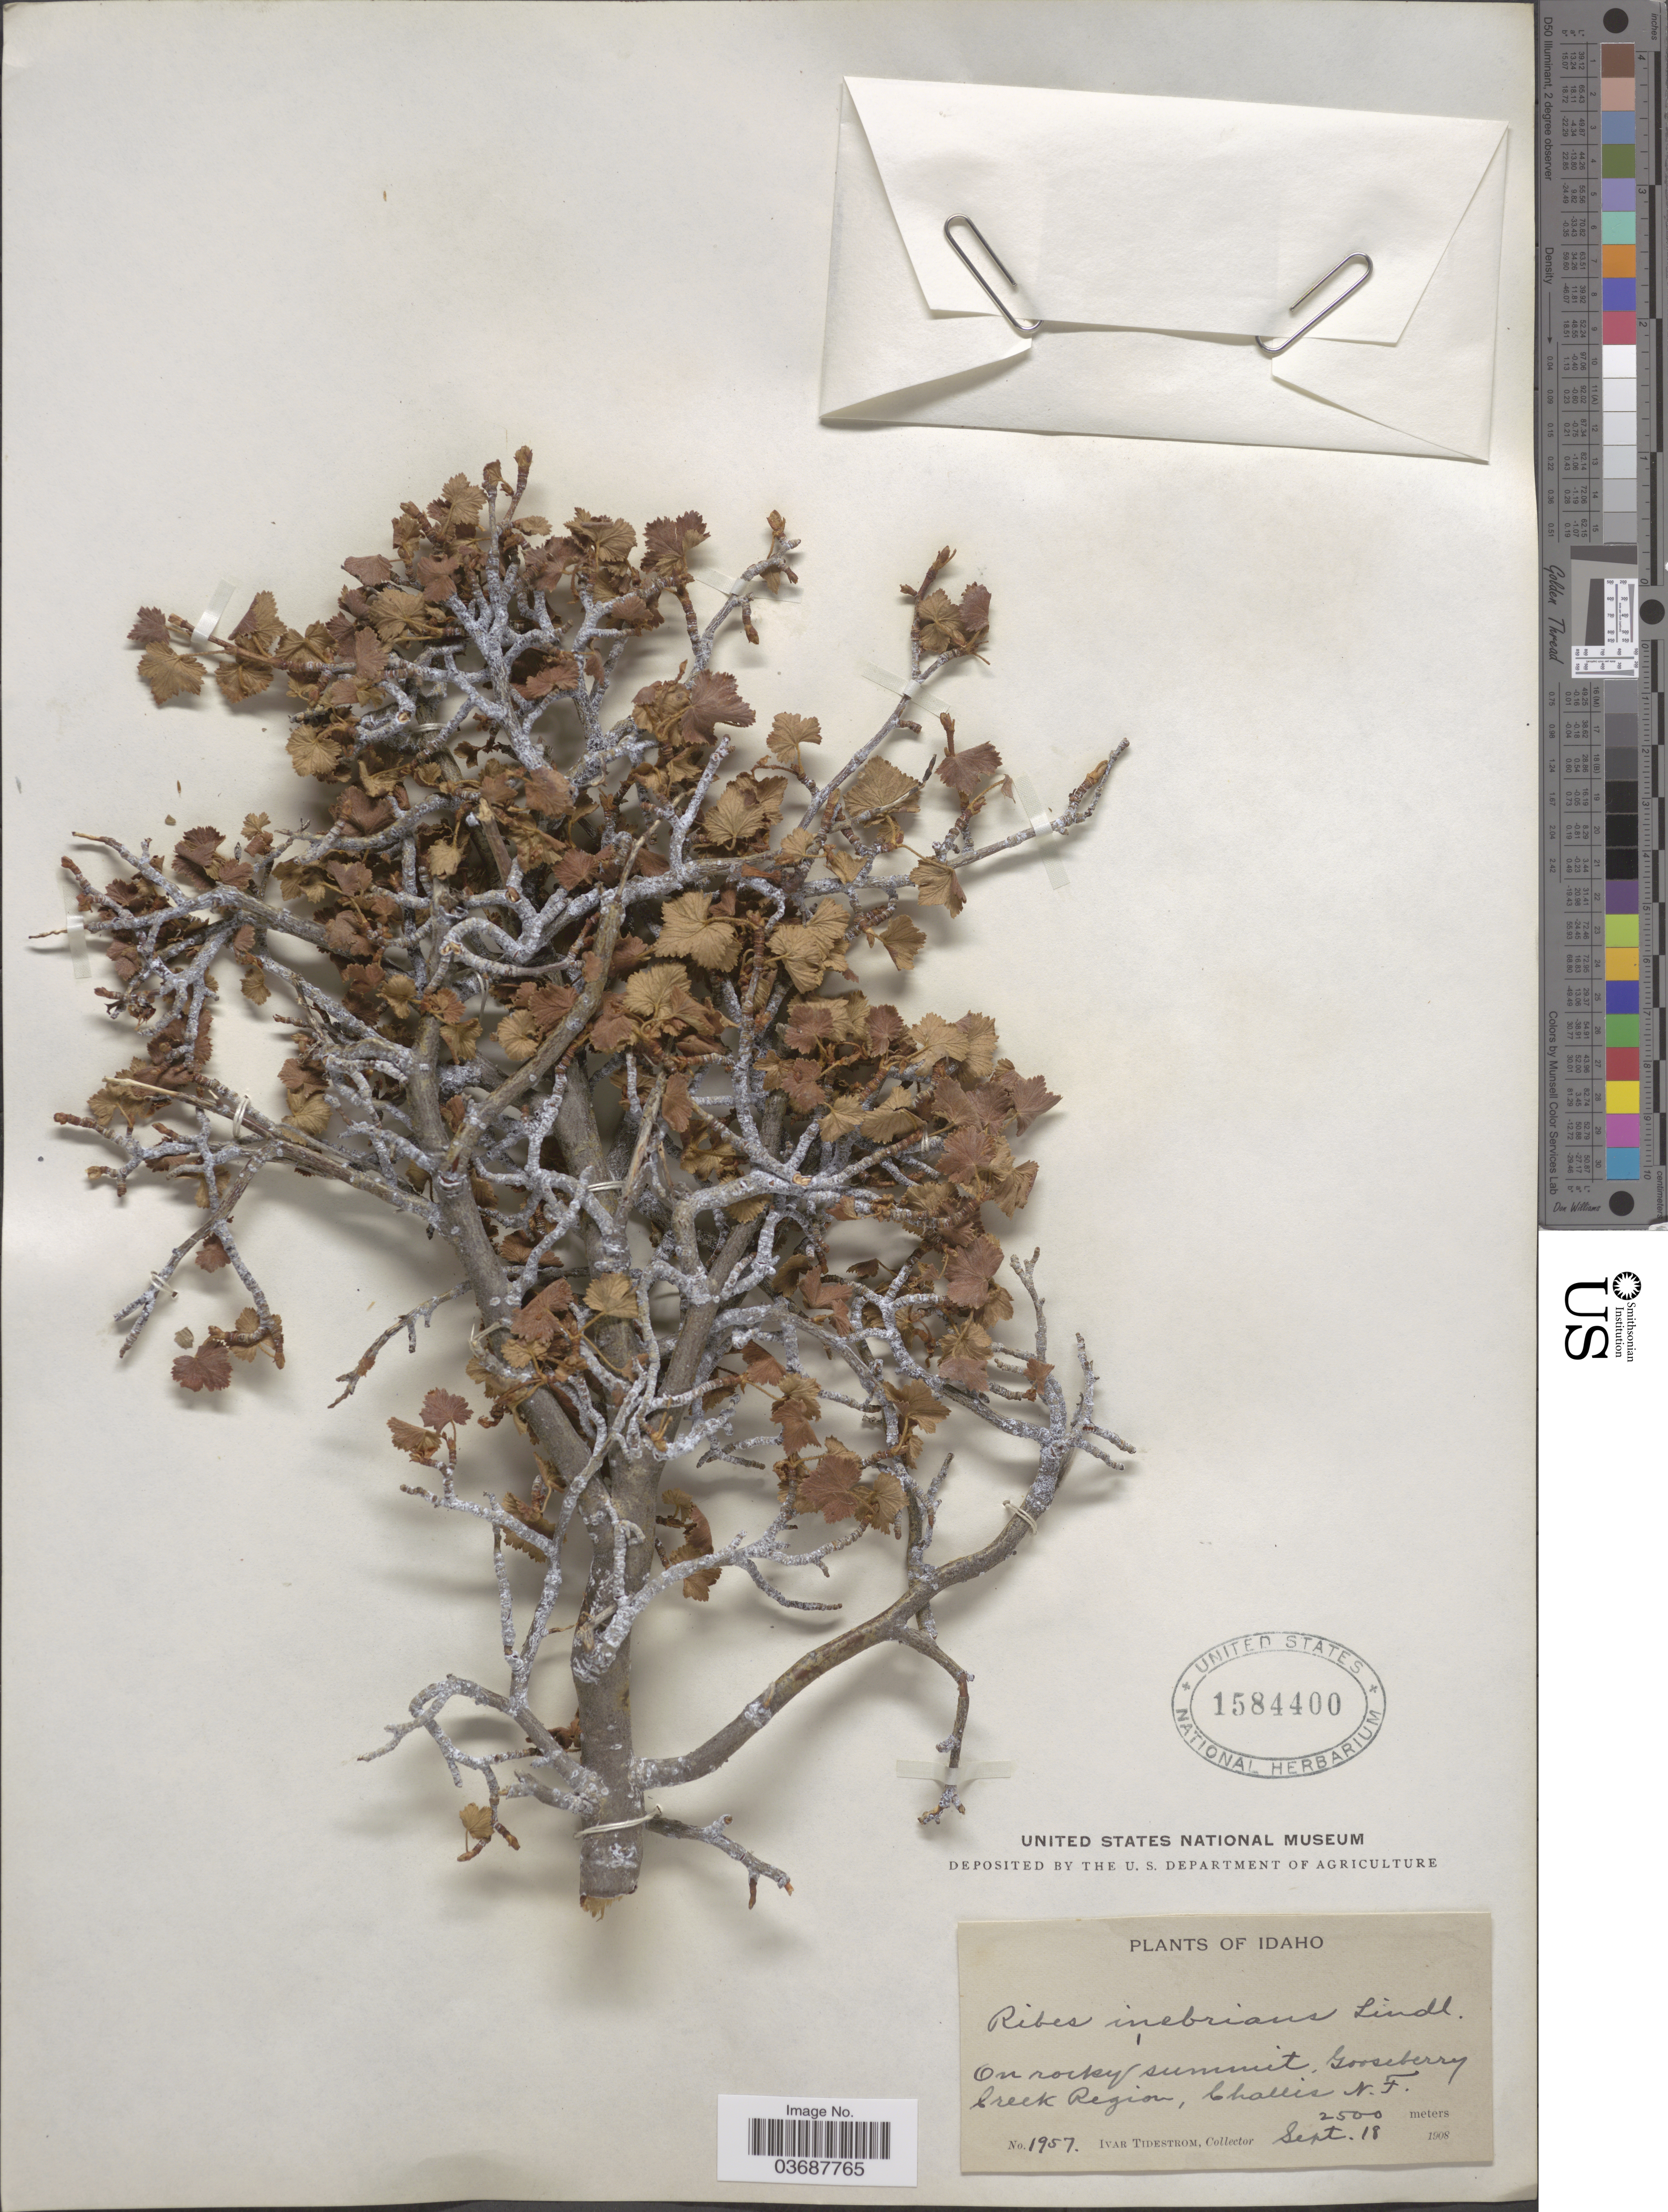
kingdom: Plantae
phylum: Tracheophyta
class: Magnoliopsida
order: Saxifragales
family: Grossulariaceae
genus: Ribes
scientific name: Ribes inebrians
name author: Lindl.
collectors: I. F. Tidestrom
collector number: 1957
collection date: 1908-09-18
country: United States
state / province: Idaho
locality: On rocky summit, Gooseberry Creek Region, Challis N. F.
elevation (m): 2500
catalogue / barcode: US 1584400